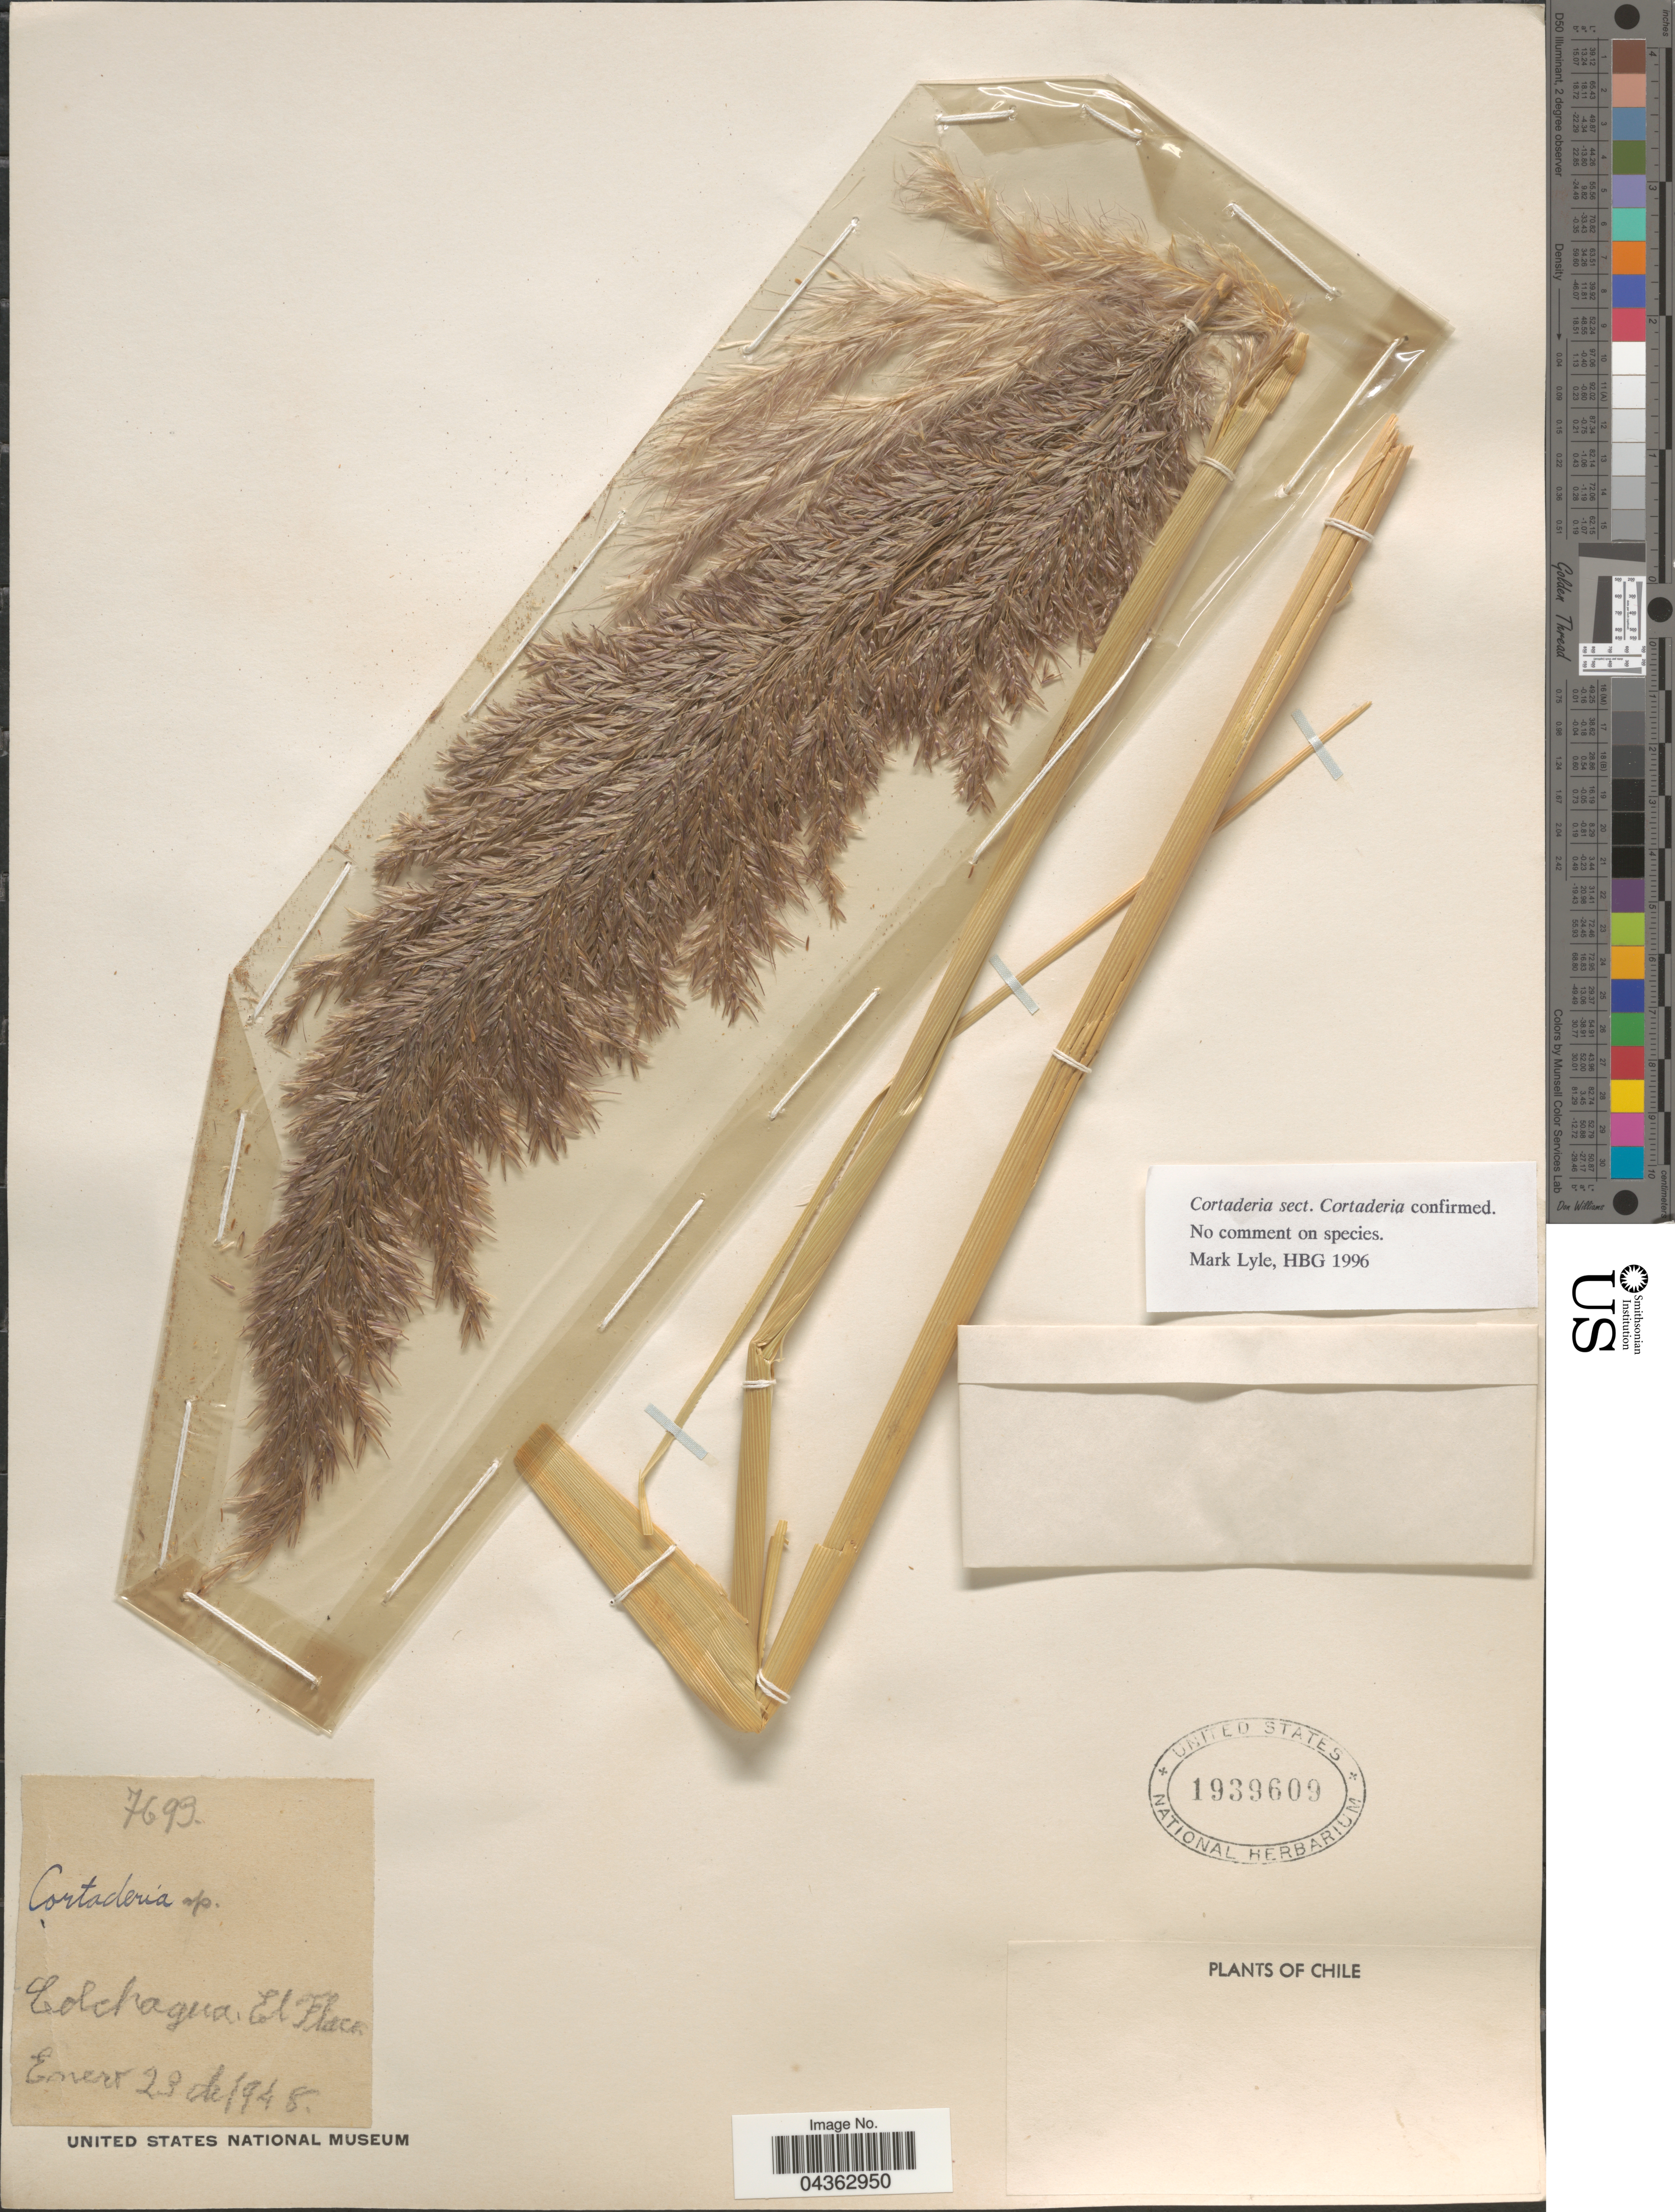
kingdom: Plantae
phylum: Tracheophyta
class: Liliopsida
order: Poales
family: Poaceae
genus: Cortaderia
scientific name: Cortaderia sp.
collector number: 7699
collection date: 1948-01-23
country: Chile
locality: Colchagua. El Flaco.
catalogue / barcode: US 1939609